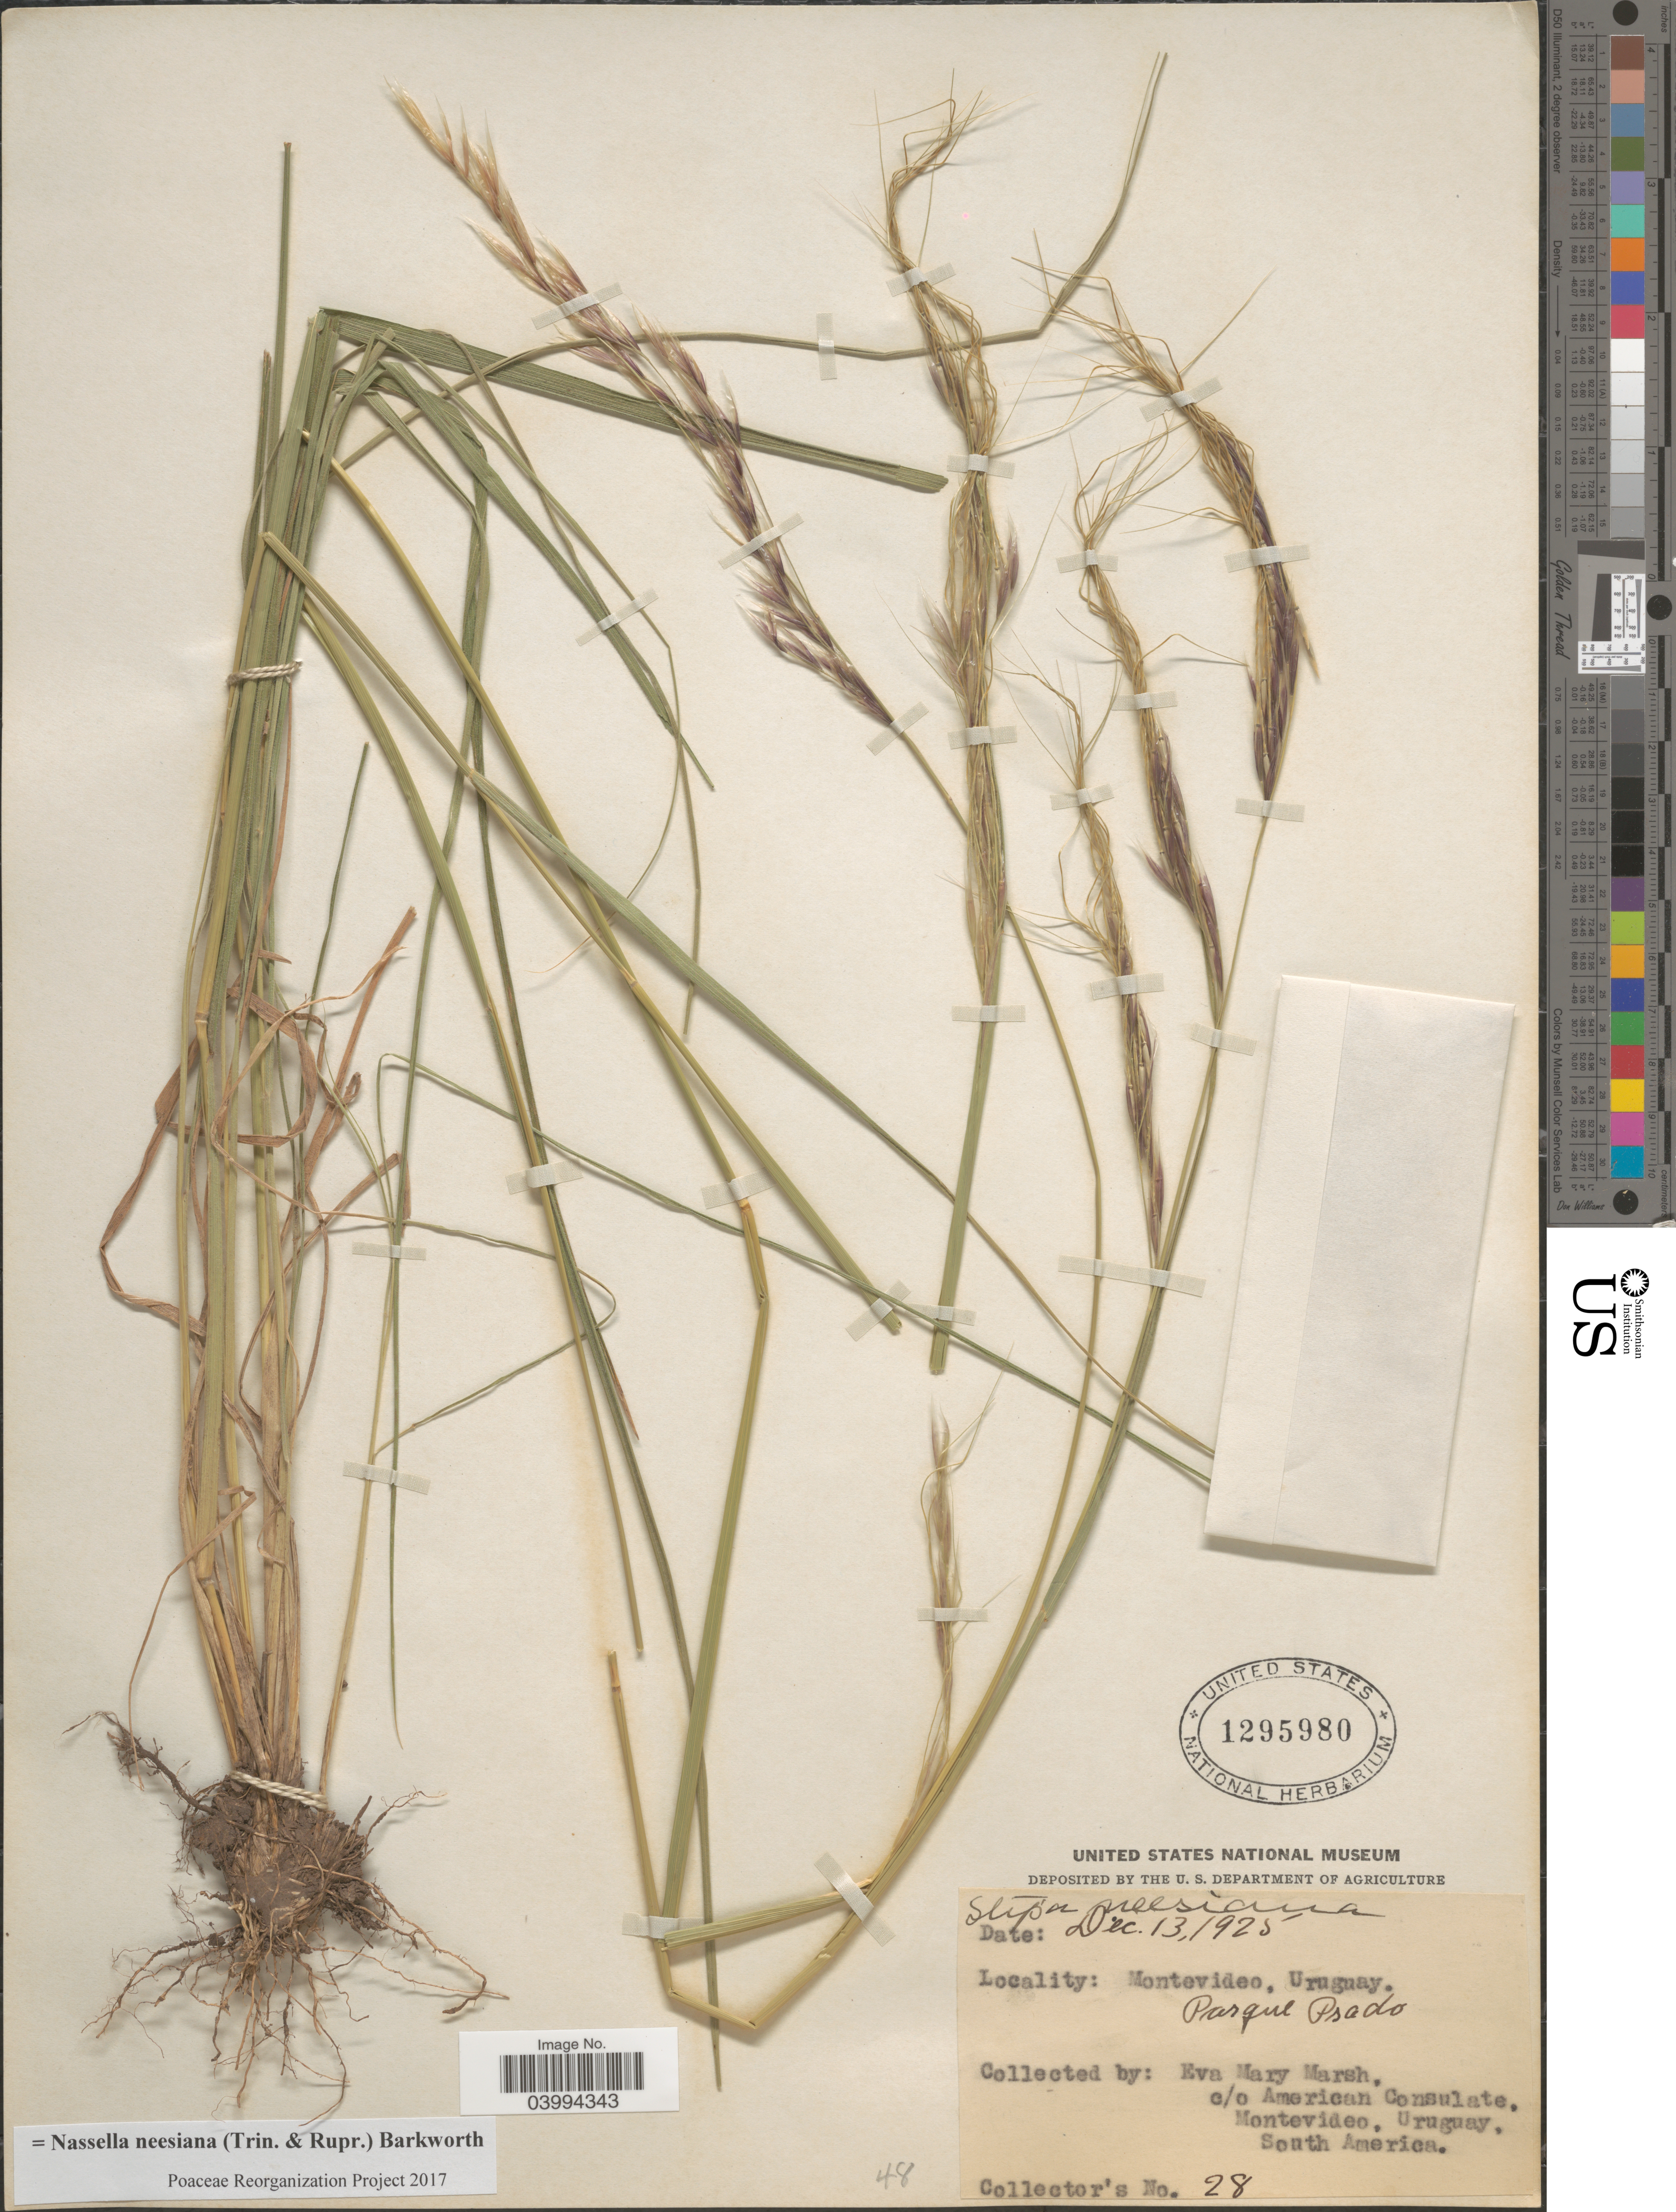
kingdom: Plantae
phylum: Tracheophyta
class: Liliopsida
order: Poales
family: Poaceae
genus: Nassella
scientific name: Nassella neesiana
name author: (Trin. & Rupr.) Barkworth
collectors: E. Marsh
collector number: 28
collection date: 1925-12-13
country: Uruguay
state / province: Montevideo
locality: Parque Prado.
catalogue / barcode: US 1295980